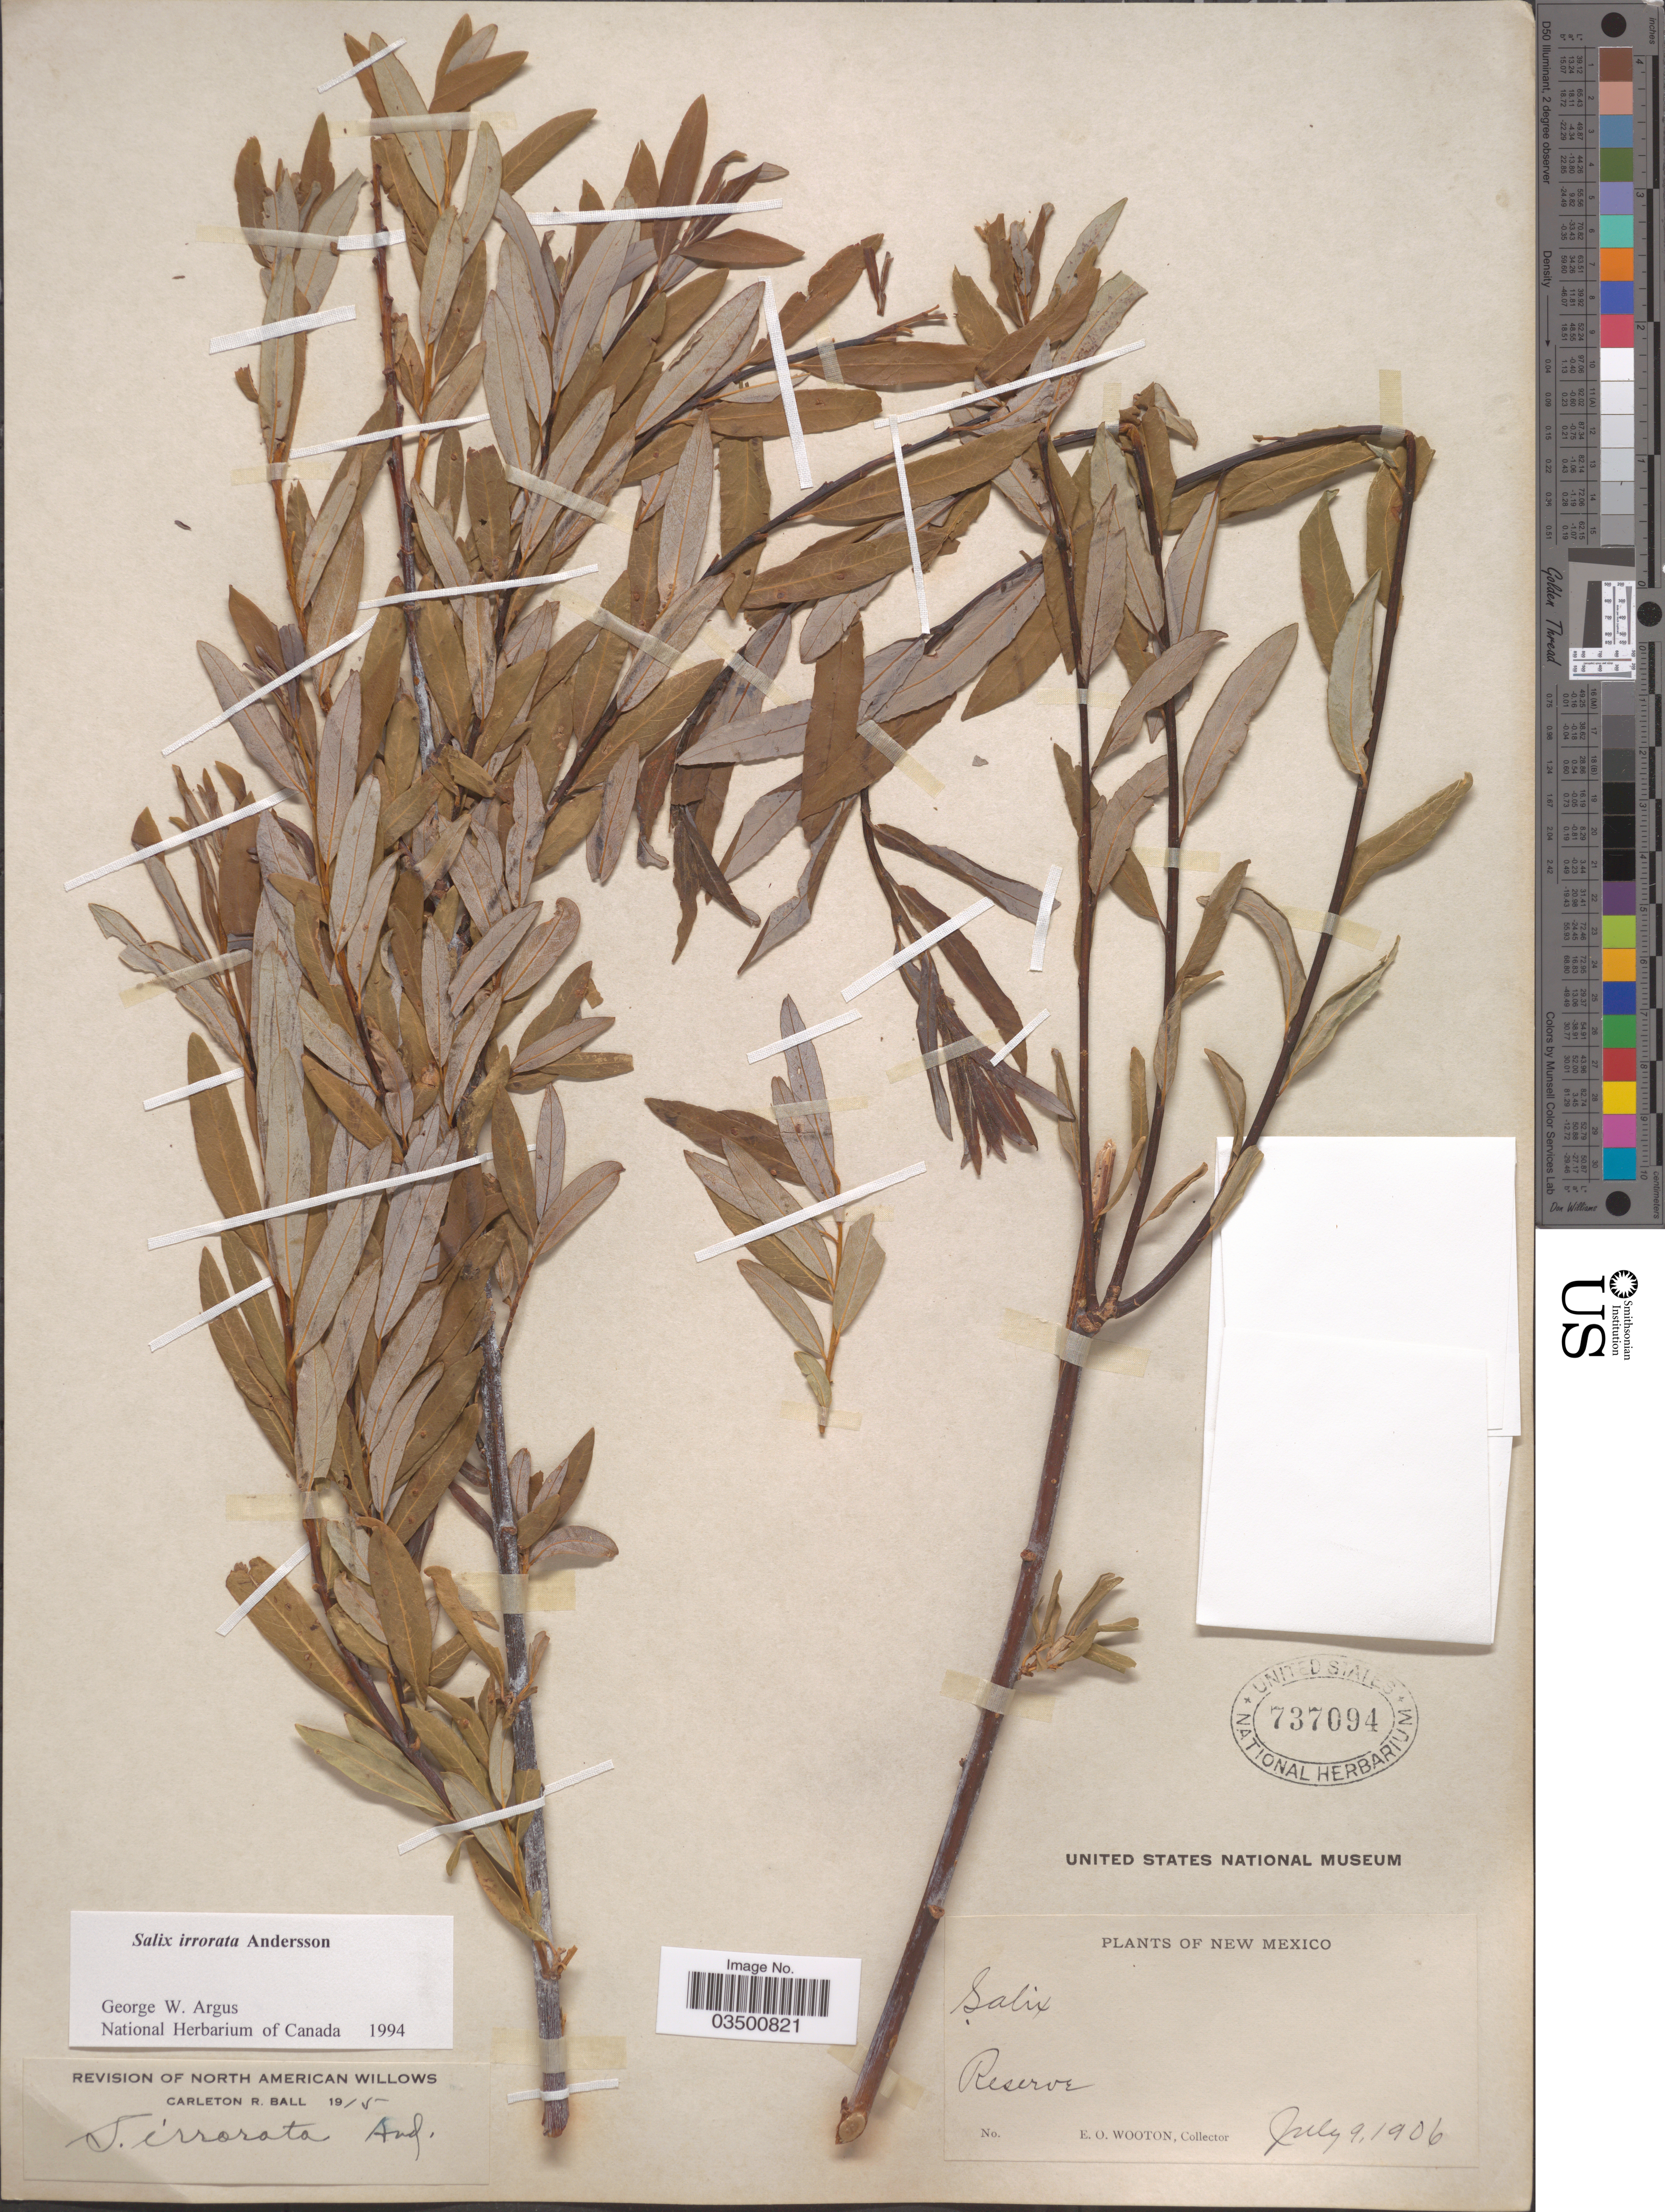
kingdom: Plantae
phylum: Tracheophyta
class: Magnoliopsida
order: Malpighiales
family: Salicaceae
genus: Salix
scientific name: Salix irrorata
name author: Andersson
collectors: E. O. Wooton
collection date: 1906-07-09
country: United States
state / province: New Mexico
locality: Reserve.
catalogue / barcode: US 737094